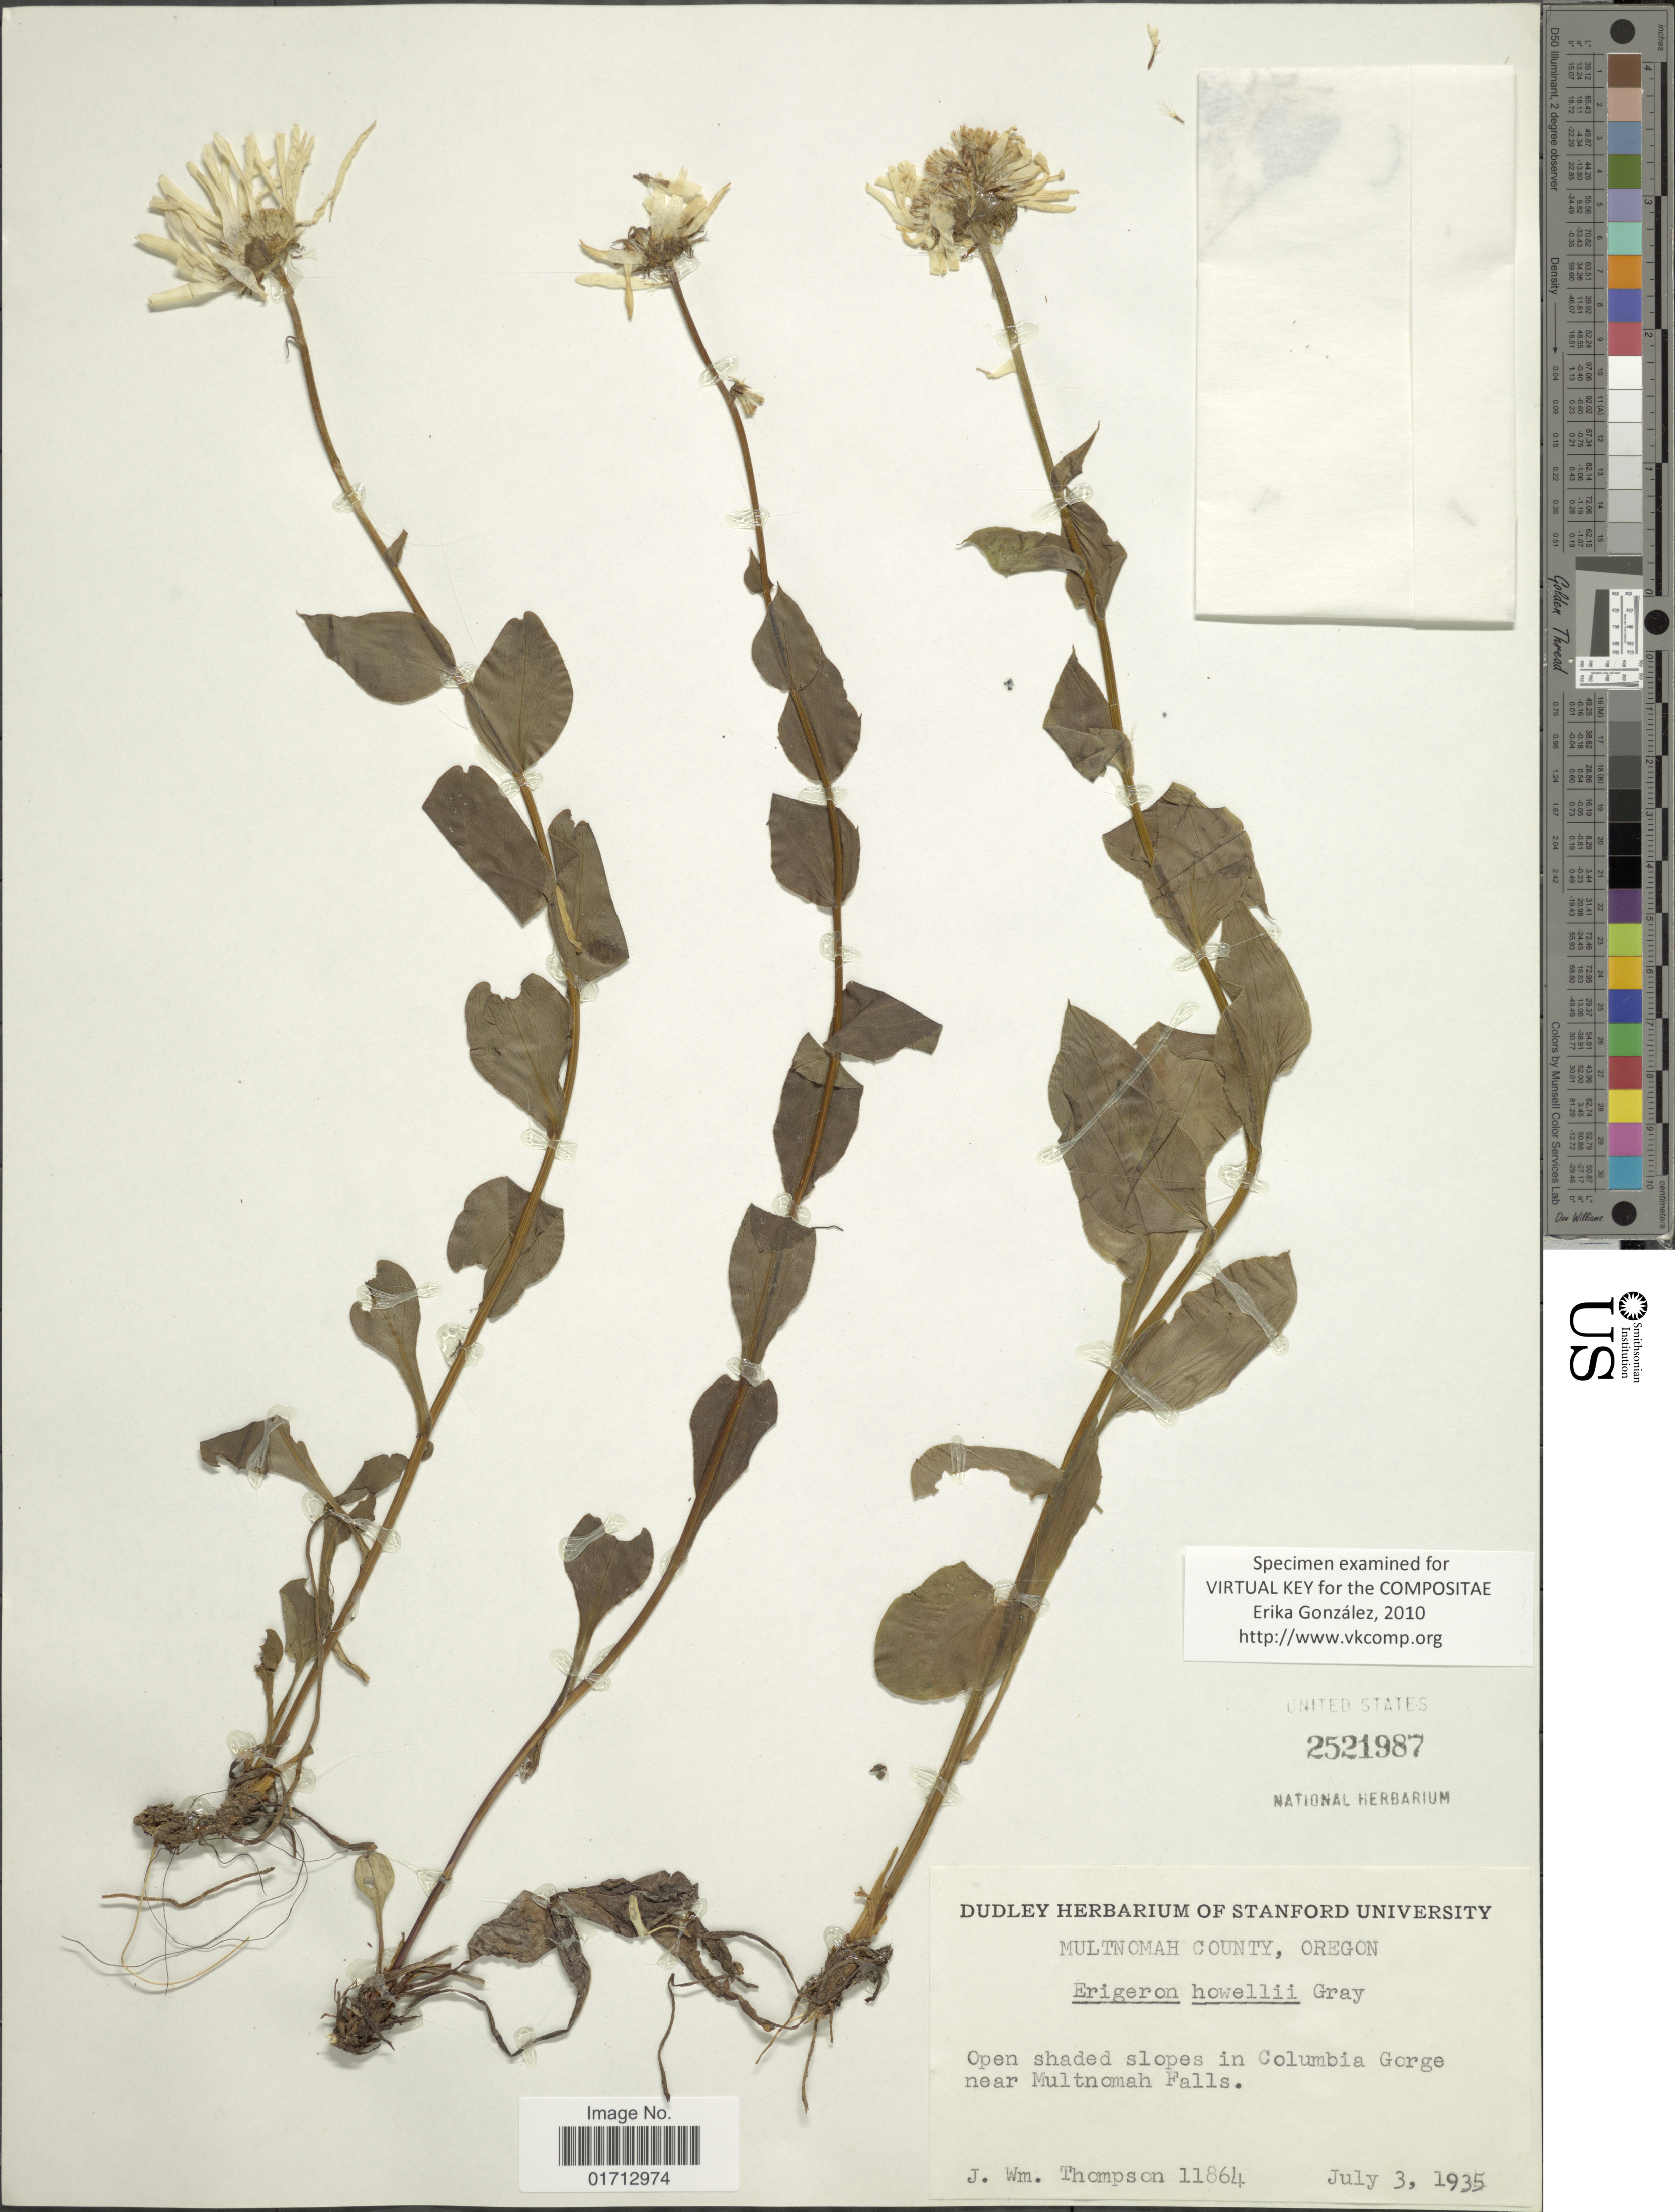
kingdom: Plantae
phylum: Tracheophyta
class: Magnoliopsida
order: Asterales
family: Asteraceae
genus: Erigeron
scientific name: Erigeron howellii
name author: (A. Gray) A. Gray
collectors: J. W. Thompson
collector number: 11864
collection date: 1935-07-03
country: United States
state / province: Oregon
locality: Multnomah County, in Columbia Gorge near Multnomah Falls.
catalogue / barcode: US 2521987